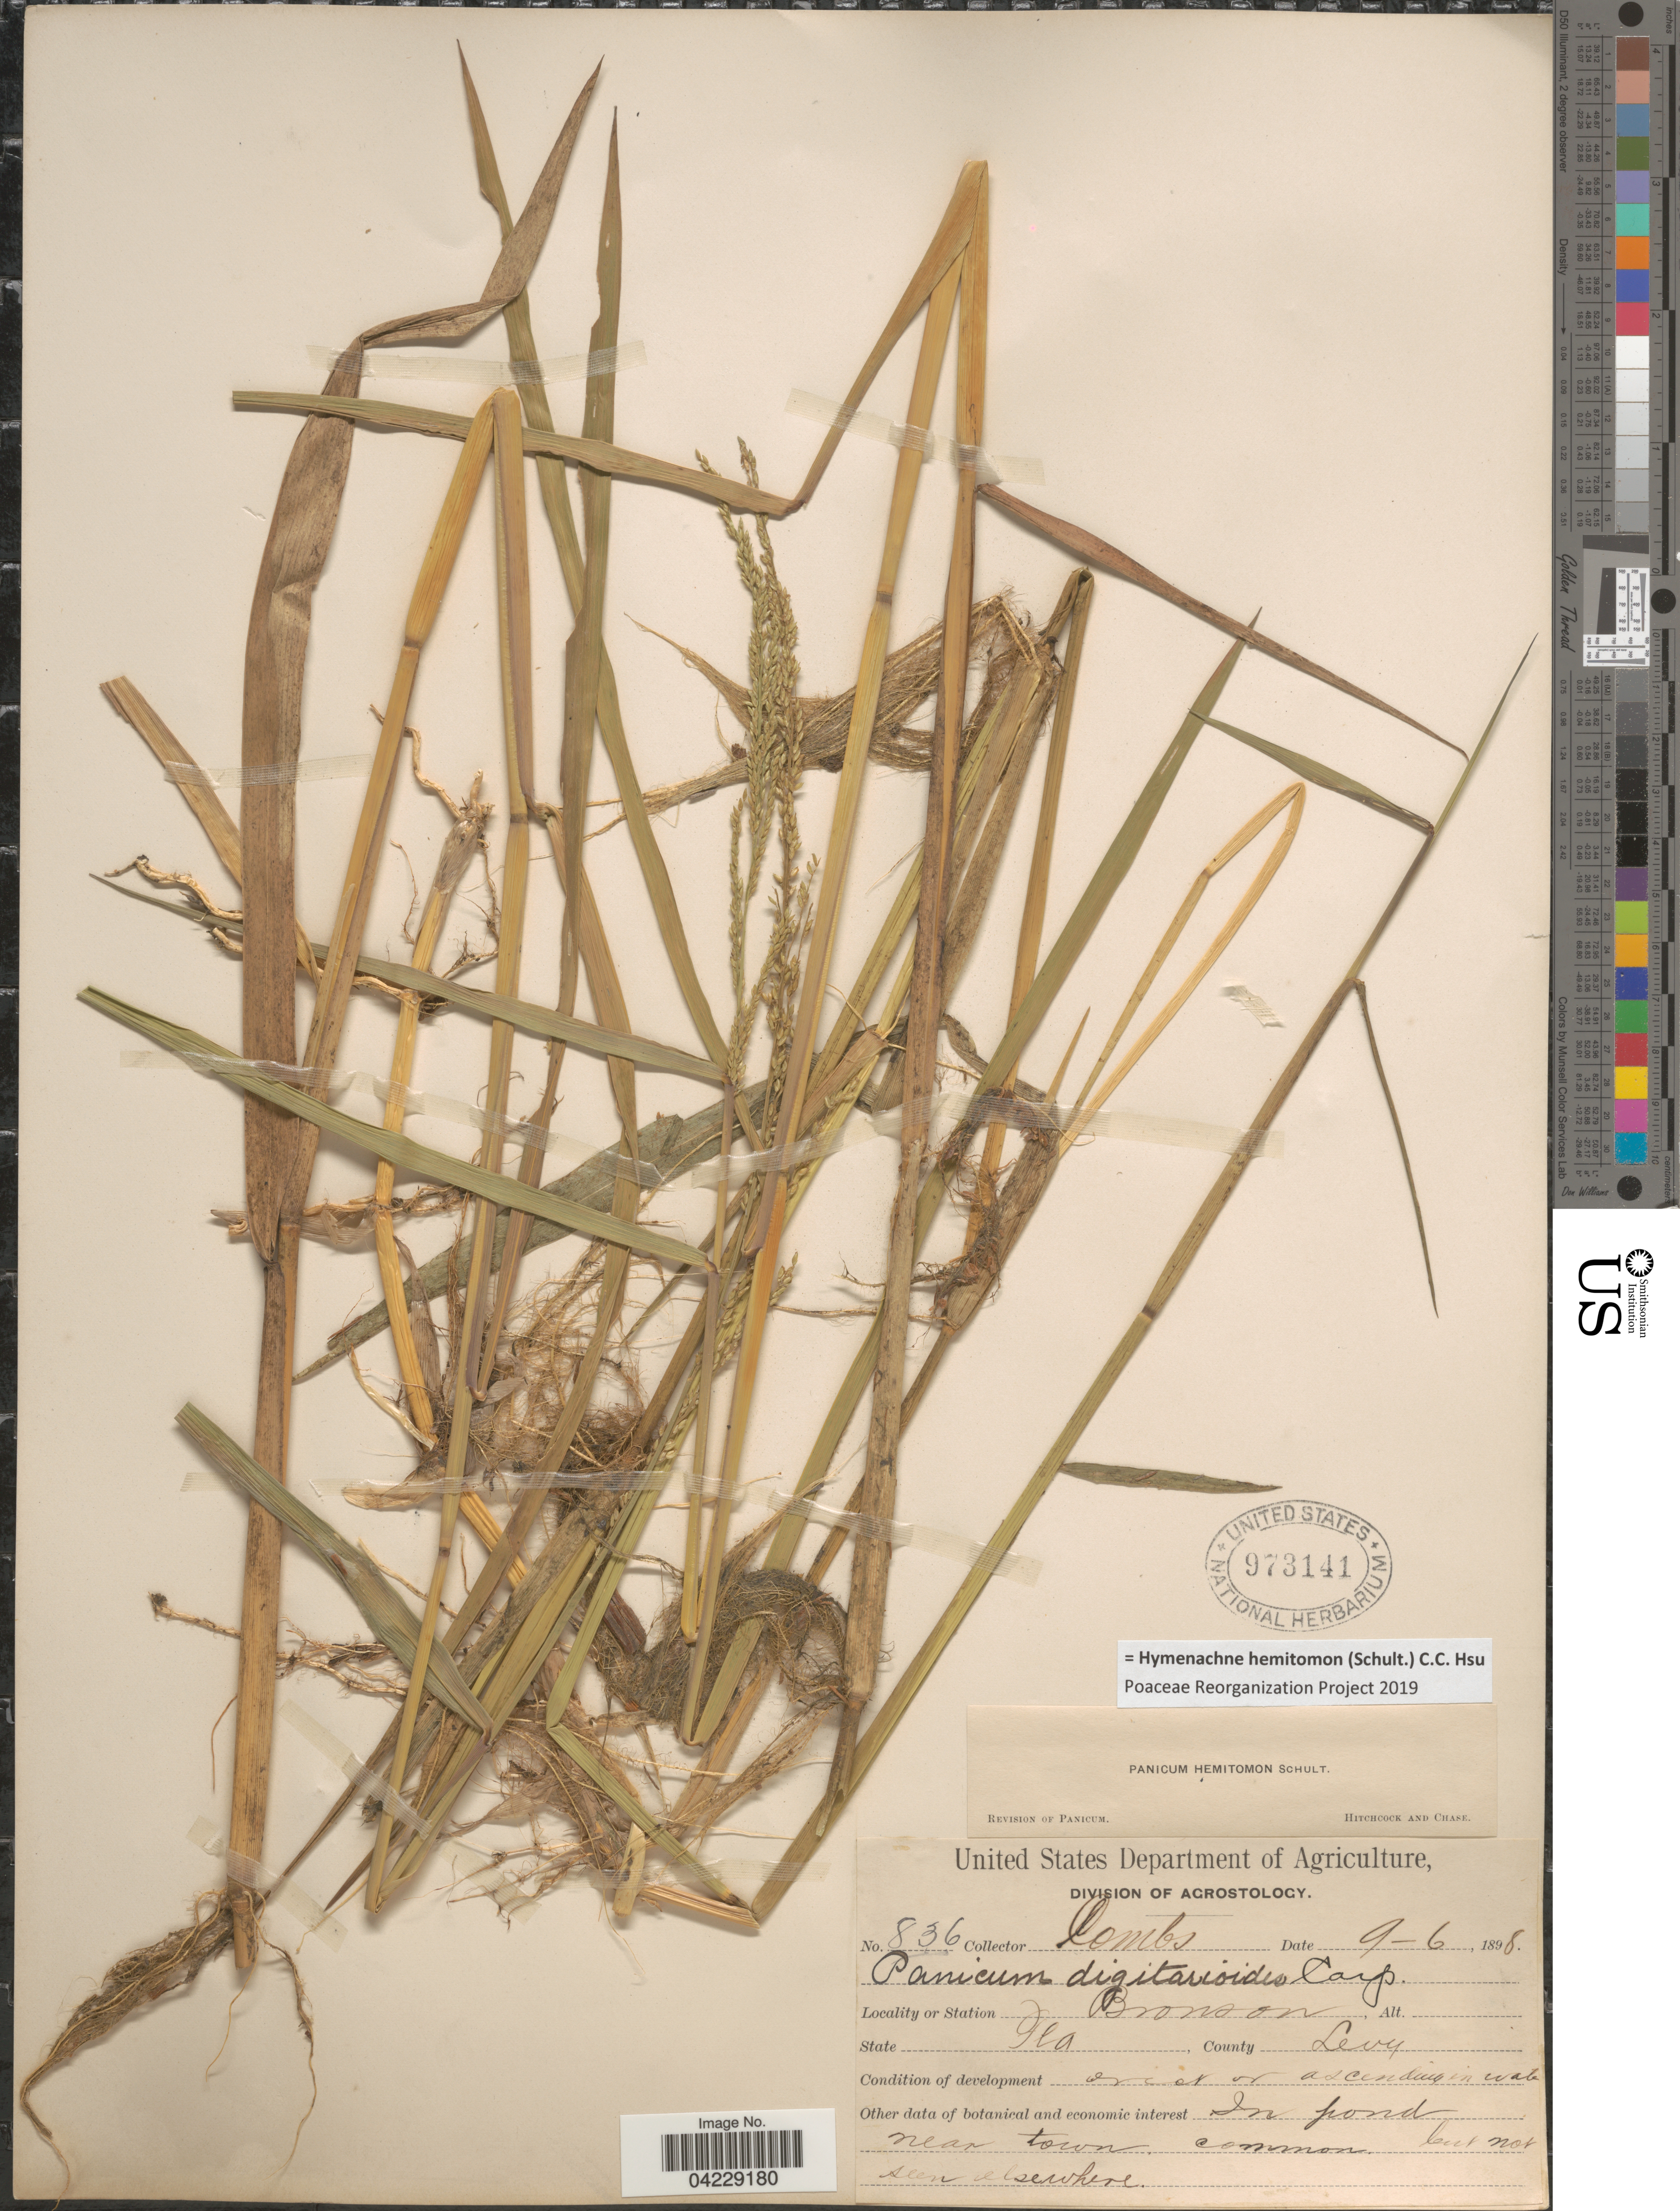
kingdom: Plantae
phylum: Tracheophyta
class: Liliopsida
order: Poales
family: Poaceae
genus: Hymenachne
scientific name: Hymenachne hemitomon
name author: (Schult.) C. C. Hsu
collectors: -. Combs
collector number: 836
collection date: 1898-09-06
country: United States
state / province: Florida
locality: Station Bronson. County Levy.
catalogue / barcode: US 973141